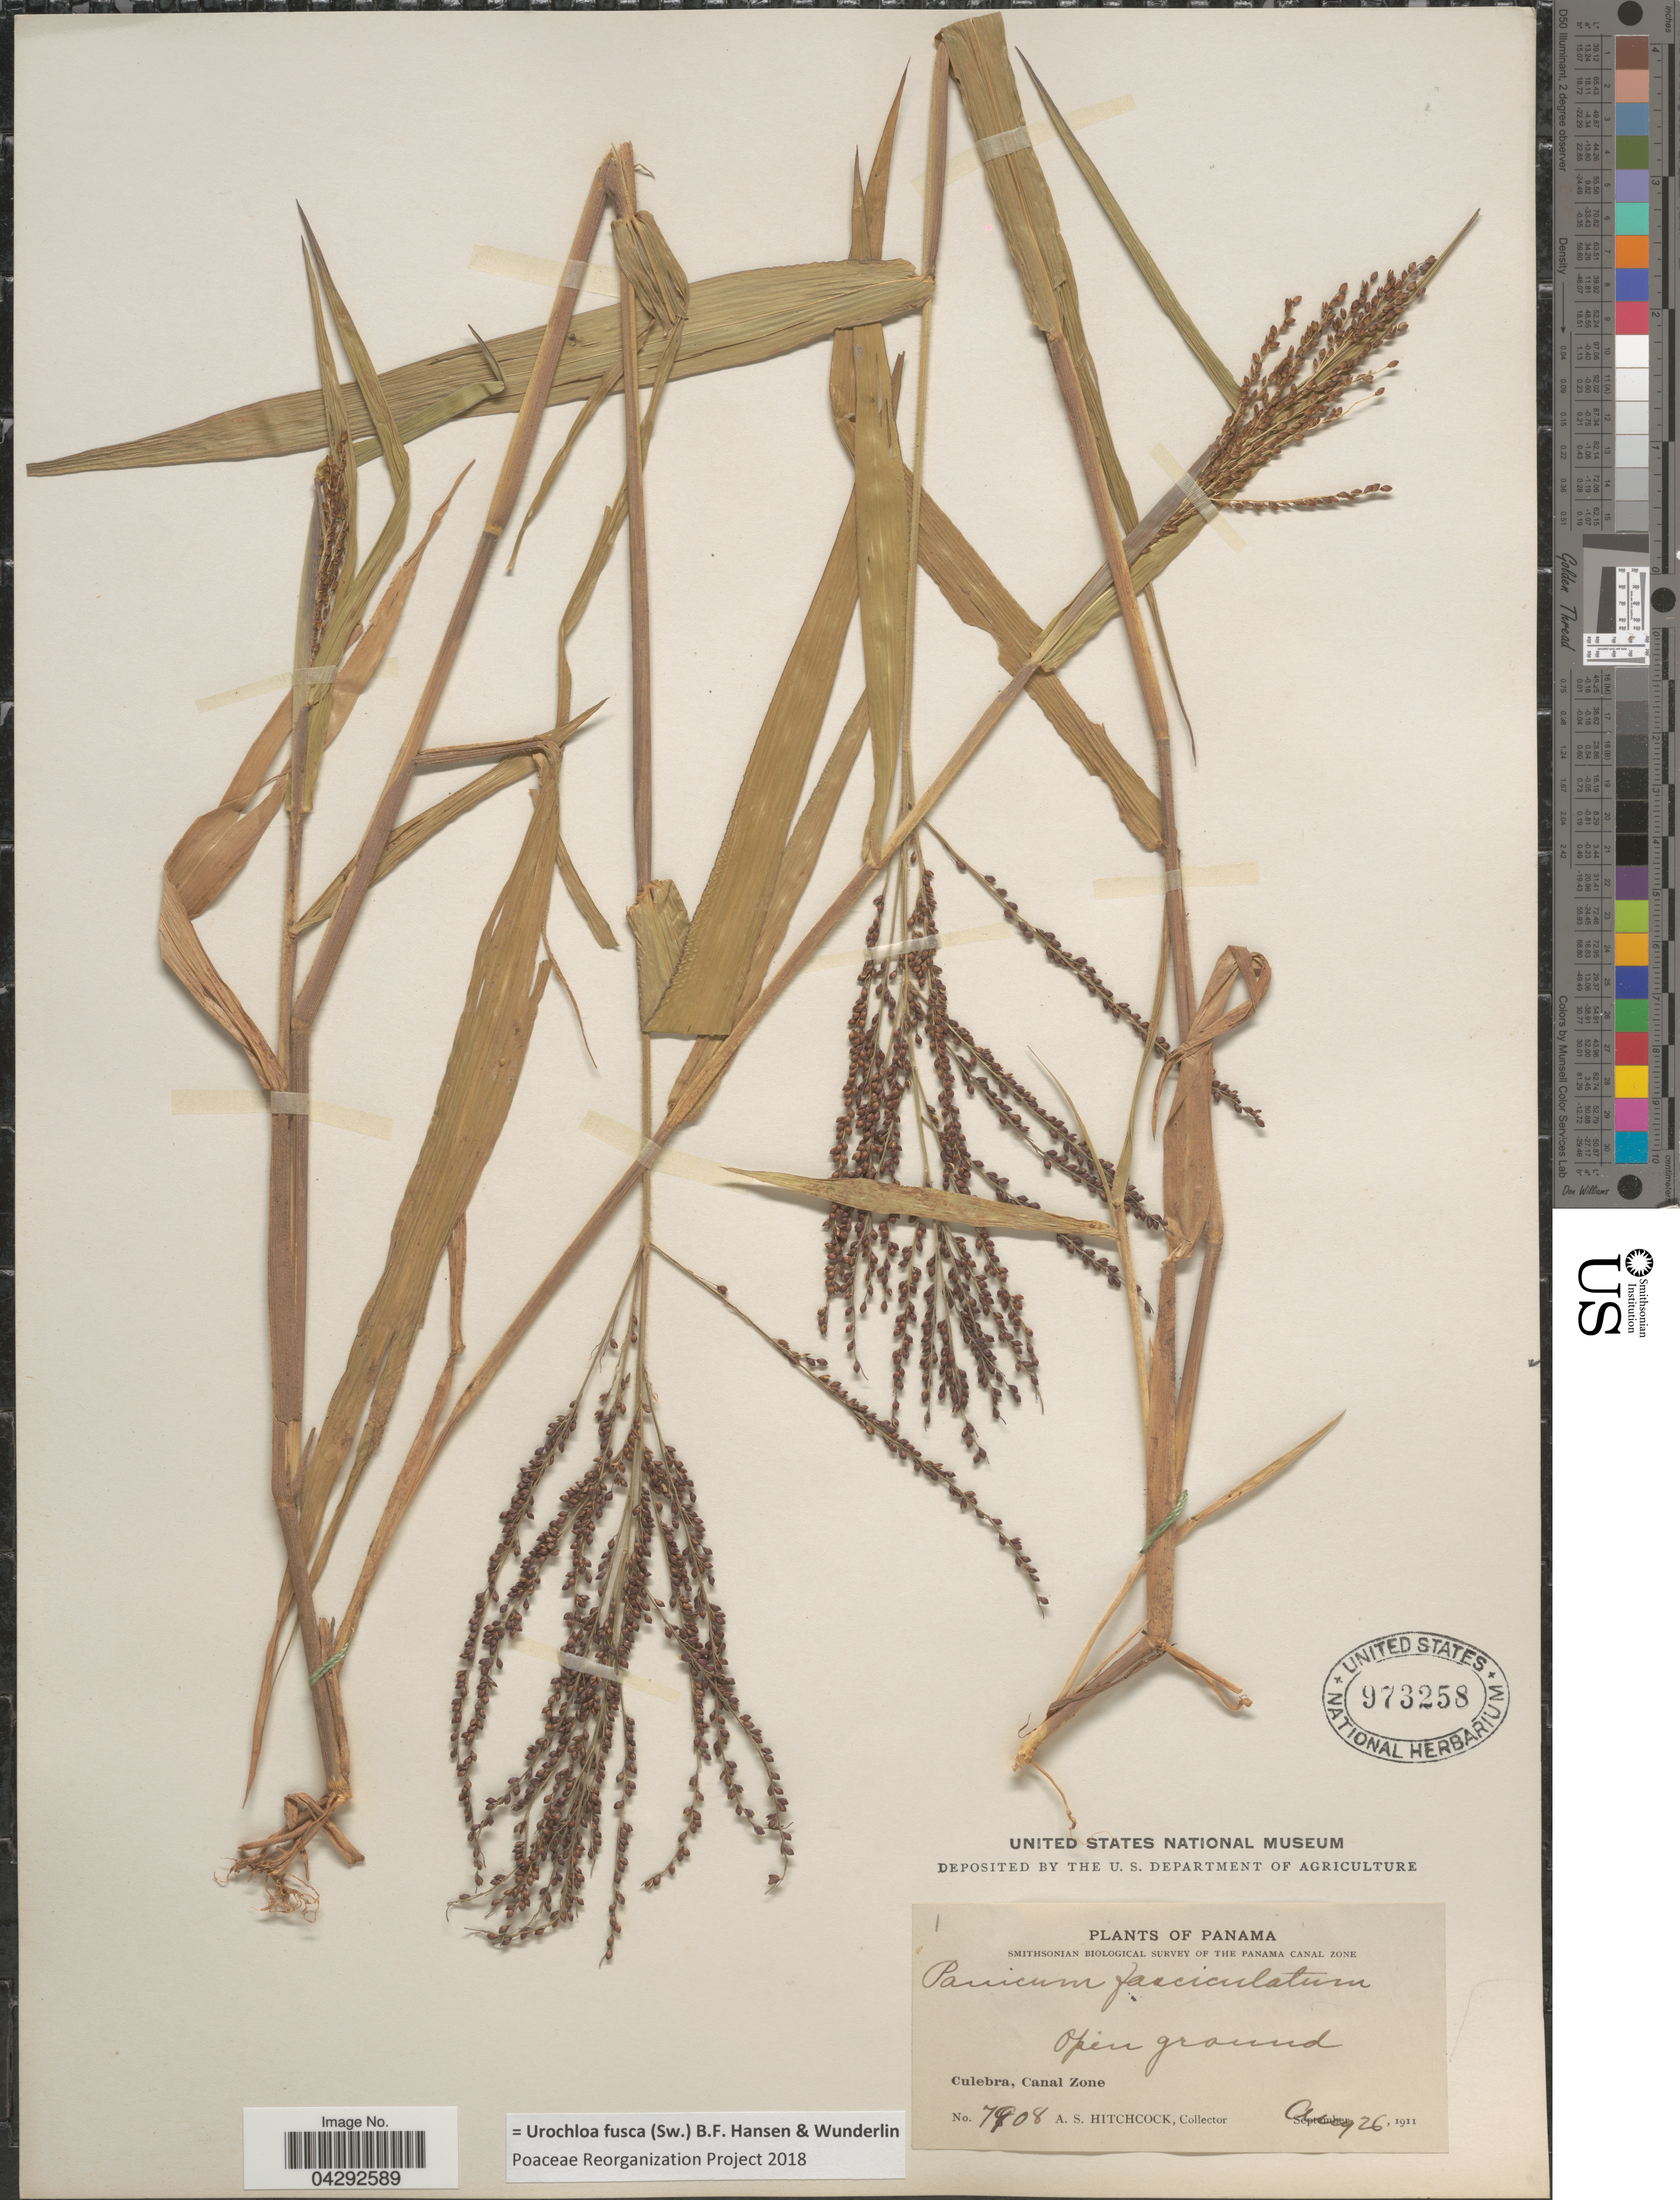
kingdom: Plantae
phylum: Tracheophyta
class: Liliopsida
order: Poales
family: Poaceae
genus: Urochloa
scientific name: Urochloa fusca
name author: (Sw.) B.F. Hansen & Wunderlin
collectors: A. S. Hitchcock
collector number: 7908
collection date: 1911-08-26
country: Panama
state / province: Colón / Panamá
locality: Smithsonian Biological Survey of the Panama Canal Zone. Open ground. Culebra, Canal Zone.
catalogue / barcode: US 973258